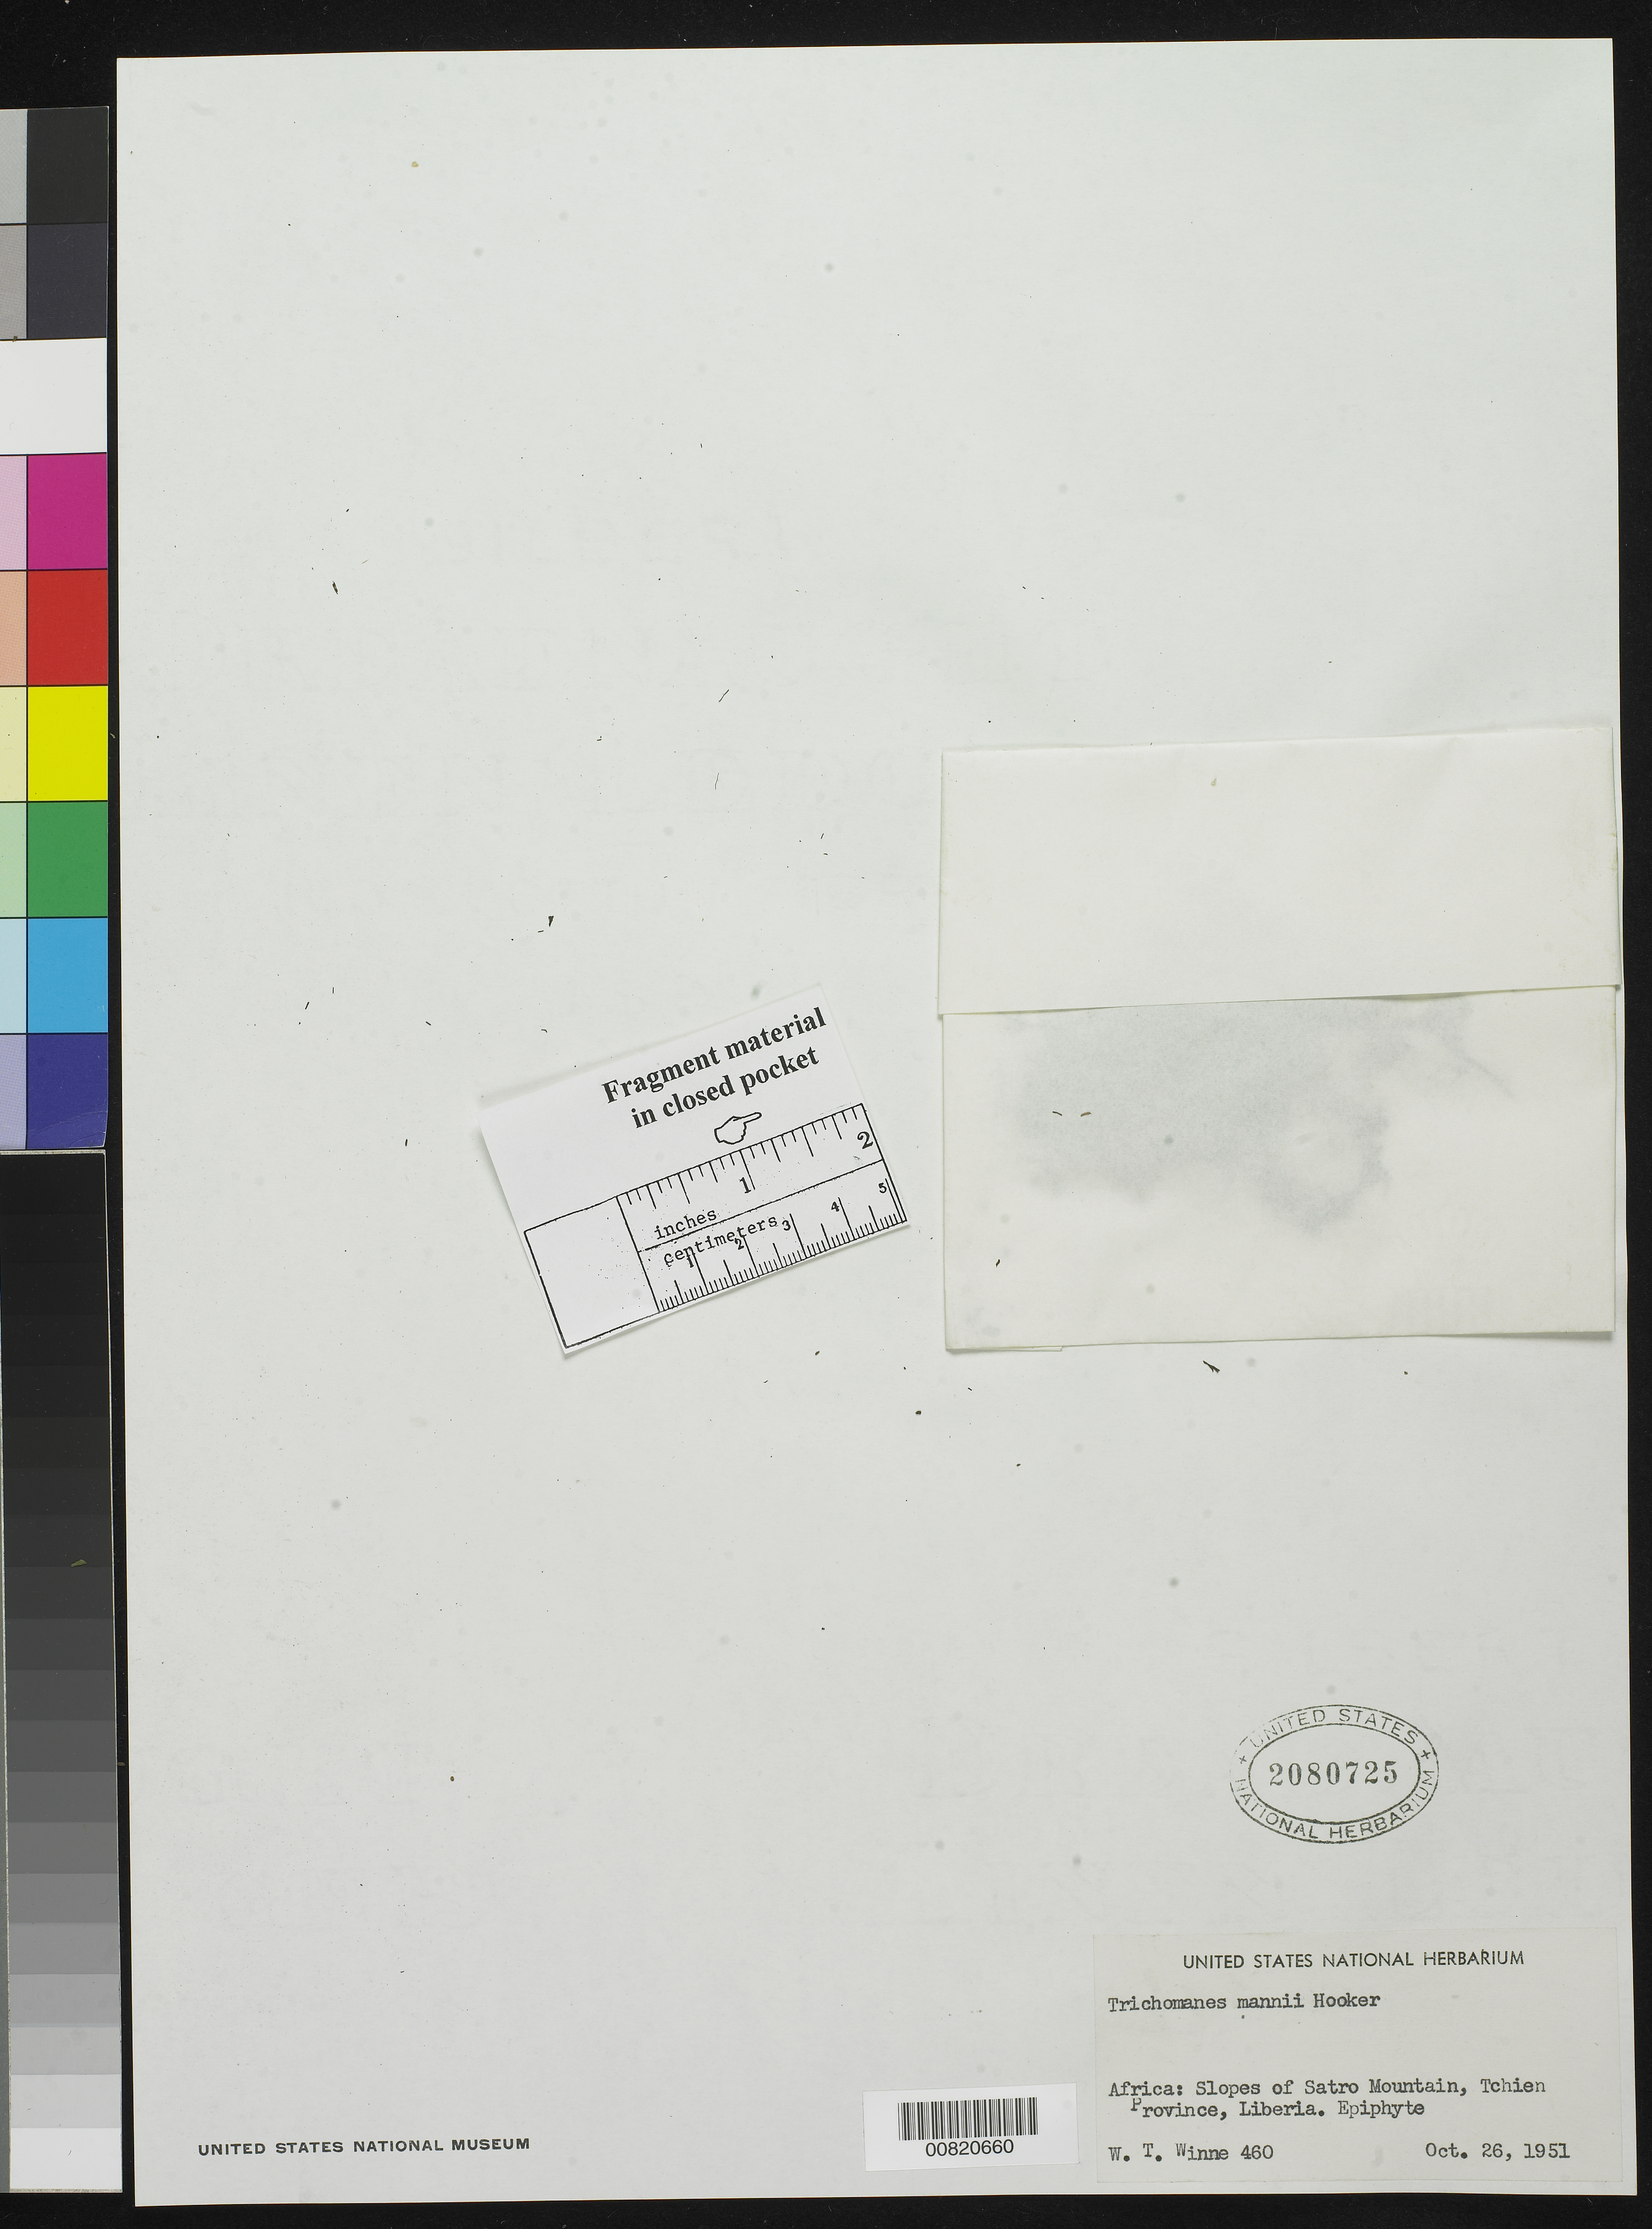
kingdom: Plantae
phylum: Tracheophyta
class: Polypodiopsida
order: Hymenophyllales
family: Hymenophyllaceae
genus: Crepidomanes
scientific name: Crepidomanes mannii (Copel. ex Kunkel) comb. ined., 2015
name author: (Copel. ex G. Kunkel)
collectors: -. Winne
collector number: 460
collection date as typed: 26 Oct 1951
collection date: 1951-10-26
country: Liberia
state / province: Grand Gedeh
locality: Tchien Province: Slopes of Satro Mountain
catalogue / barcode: US 2080725